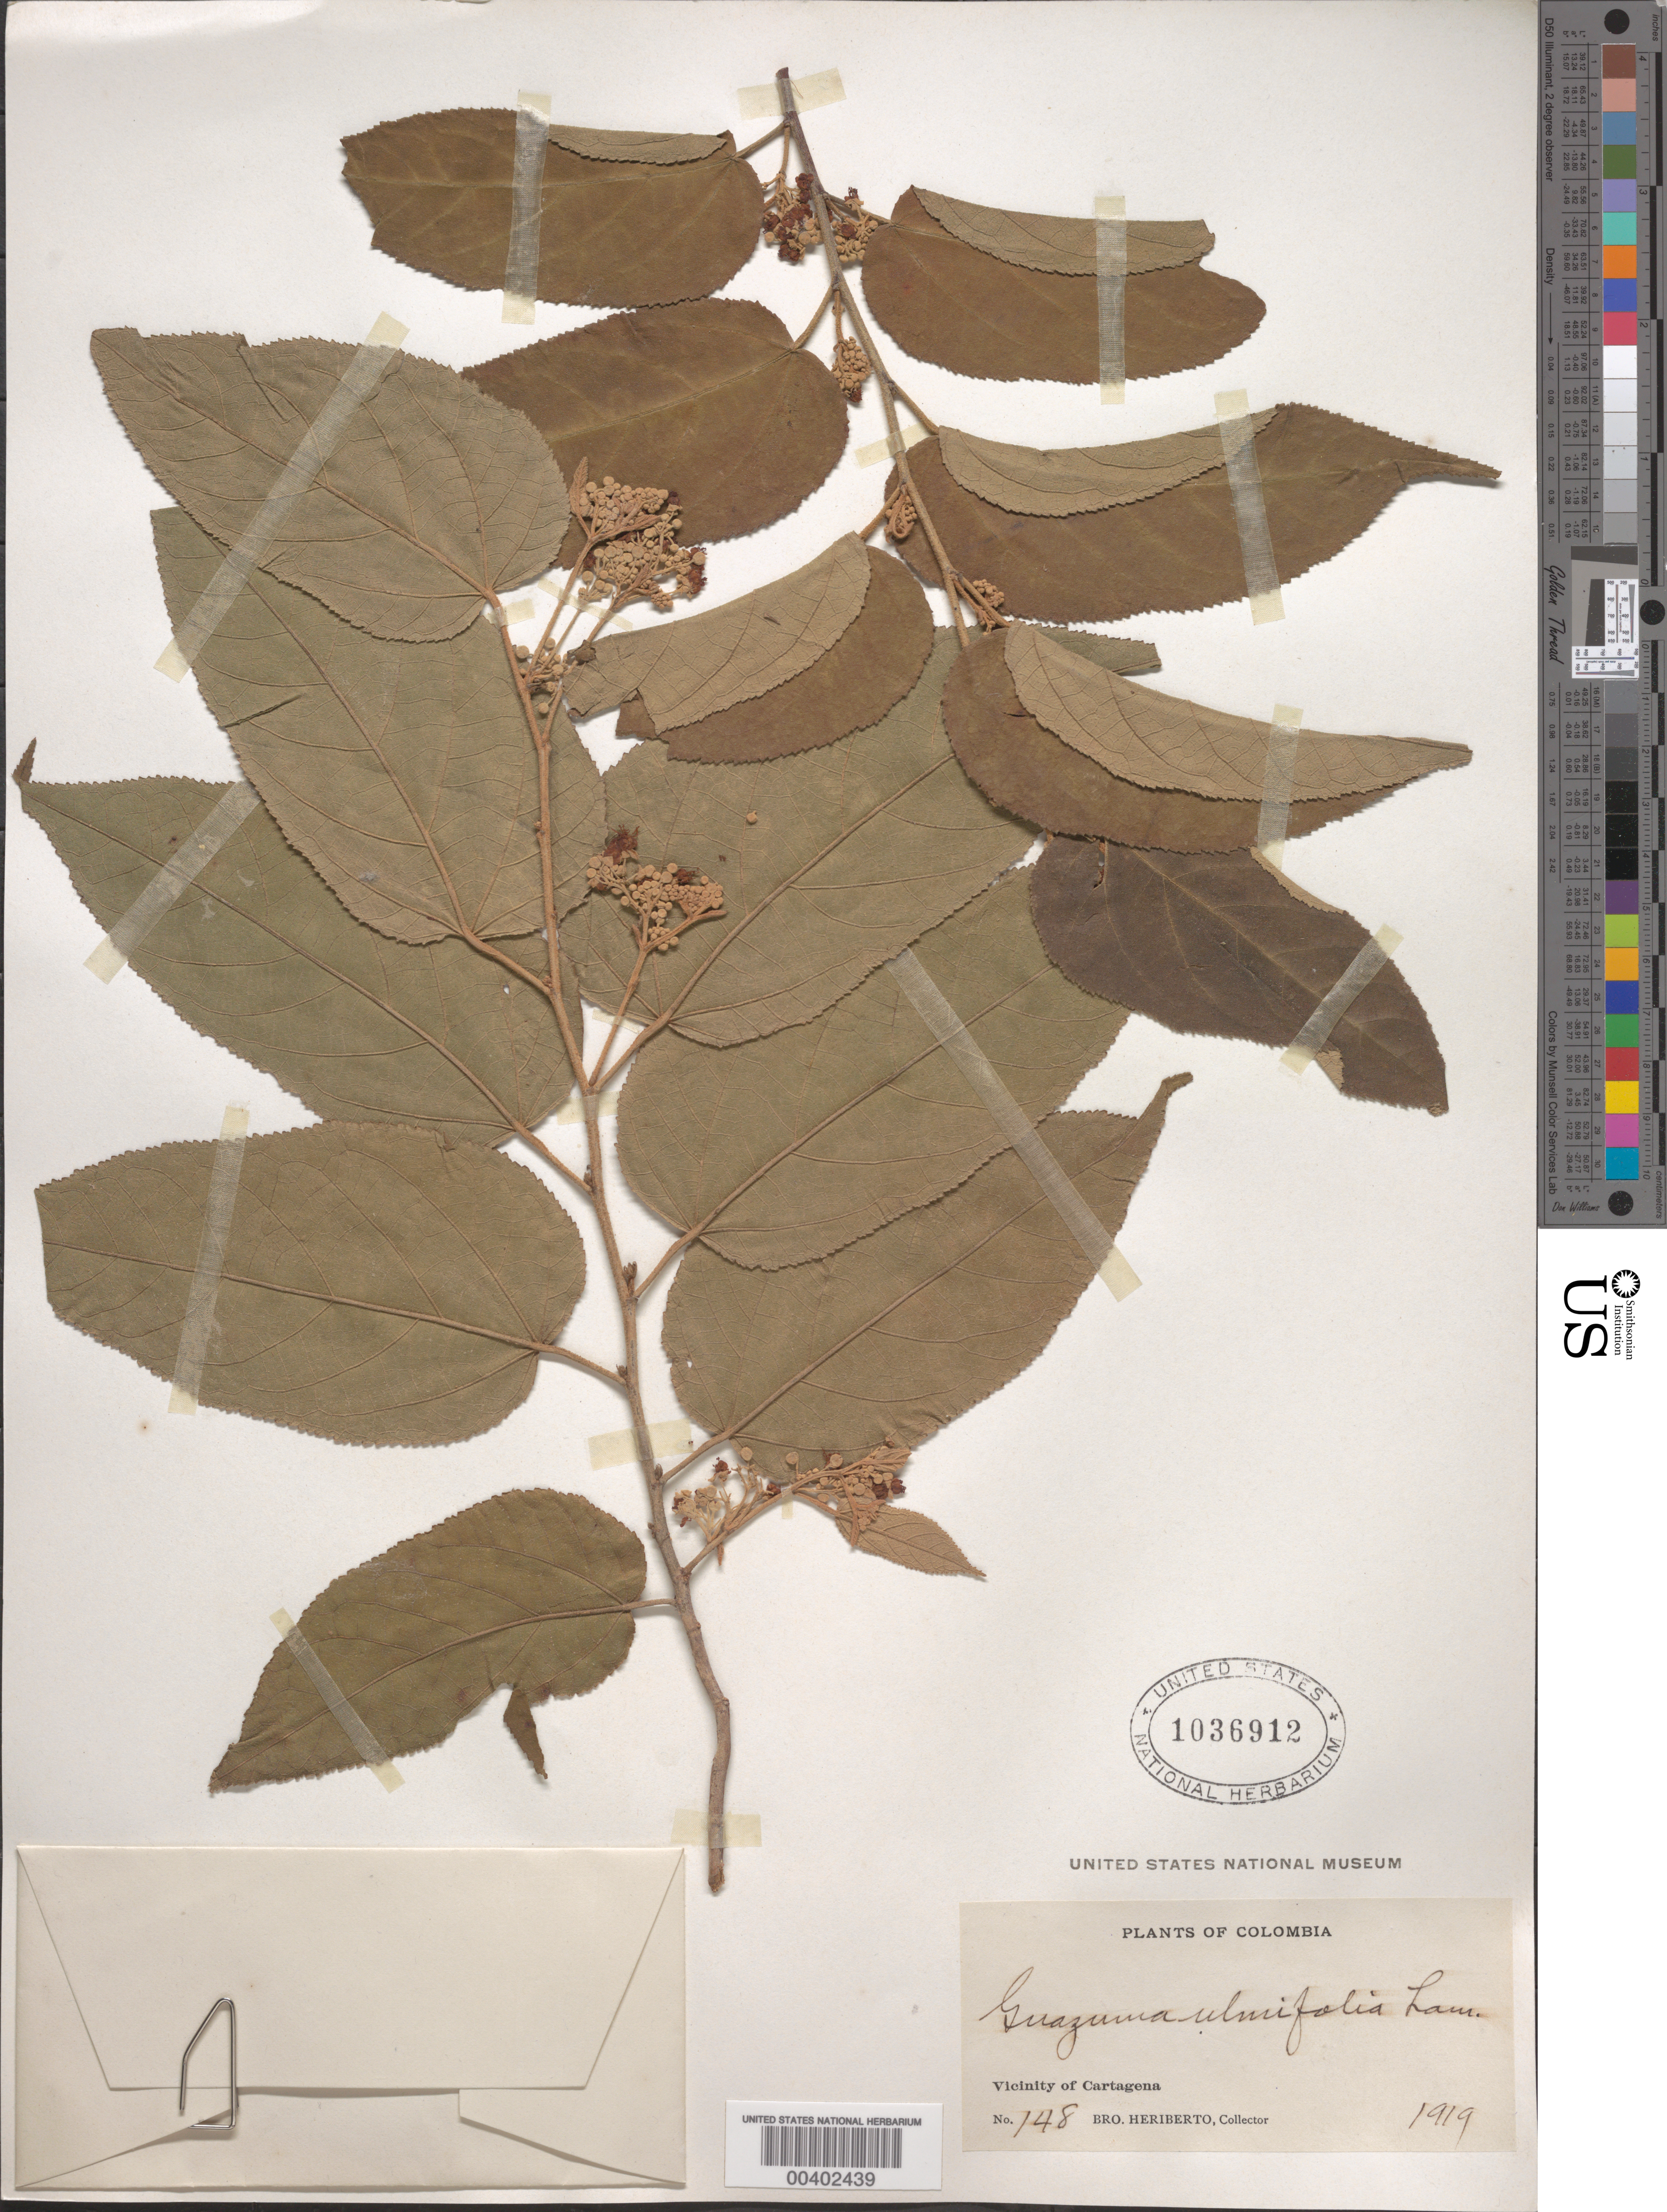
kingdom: Plantae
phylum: Tracheophyta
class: Magnoliopsida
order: Malvales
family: Malvaceae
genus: Guazuma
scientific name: Guazuma ulmifolia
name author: Lam.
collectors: B. Heriberto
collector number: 148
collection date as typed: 1919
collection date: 1919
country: Colombia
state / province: Bolívar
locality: Vicinity of Cartagena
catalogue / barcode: US 1036912